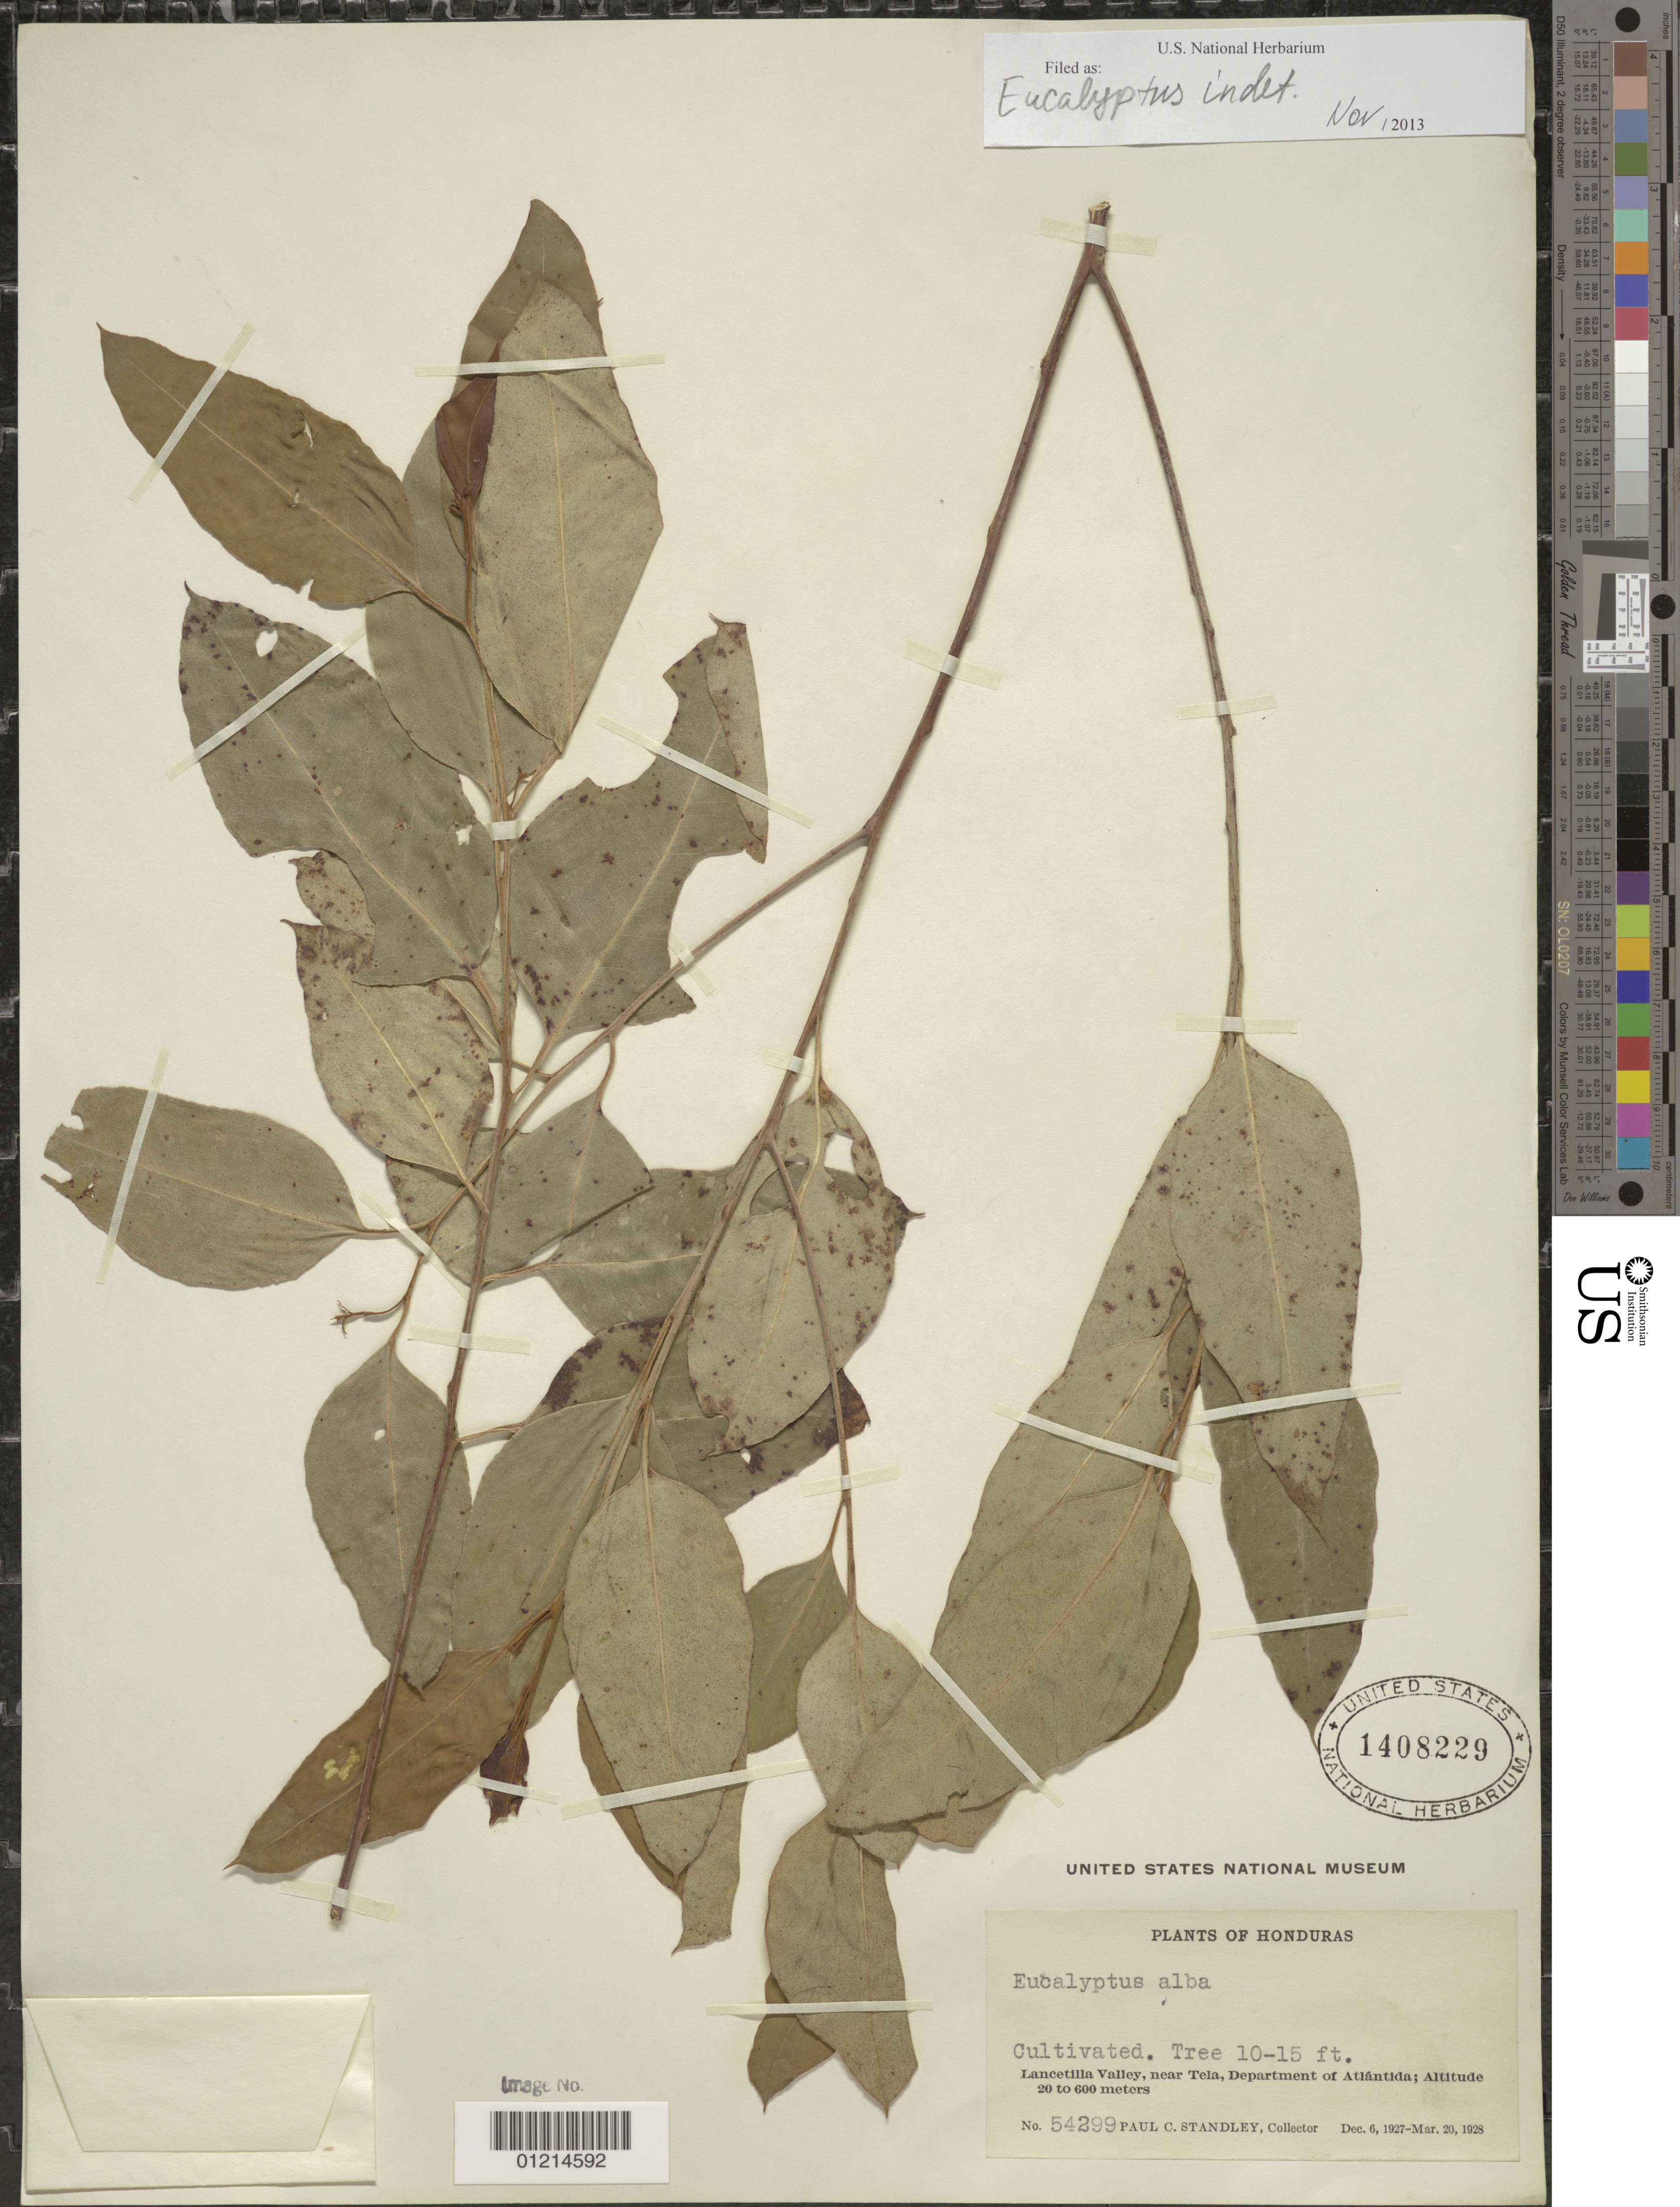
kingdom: Plantae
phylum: Tracheophyta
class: Magnoliopsida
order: Myrtales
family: Myrtaceae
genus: Eucalyptus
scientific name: Eucalyptus sp.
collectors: P. C. Standley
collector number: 54299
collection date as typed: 06 Dec 1927 to 20 Mar 1928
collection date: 1927-12-06/1928-03-20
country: Honduras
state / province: Atlántida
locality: Lancetilla Valley, near Tela, Department of Atlántida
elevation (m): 20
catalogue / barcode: US 1408229